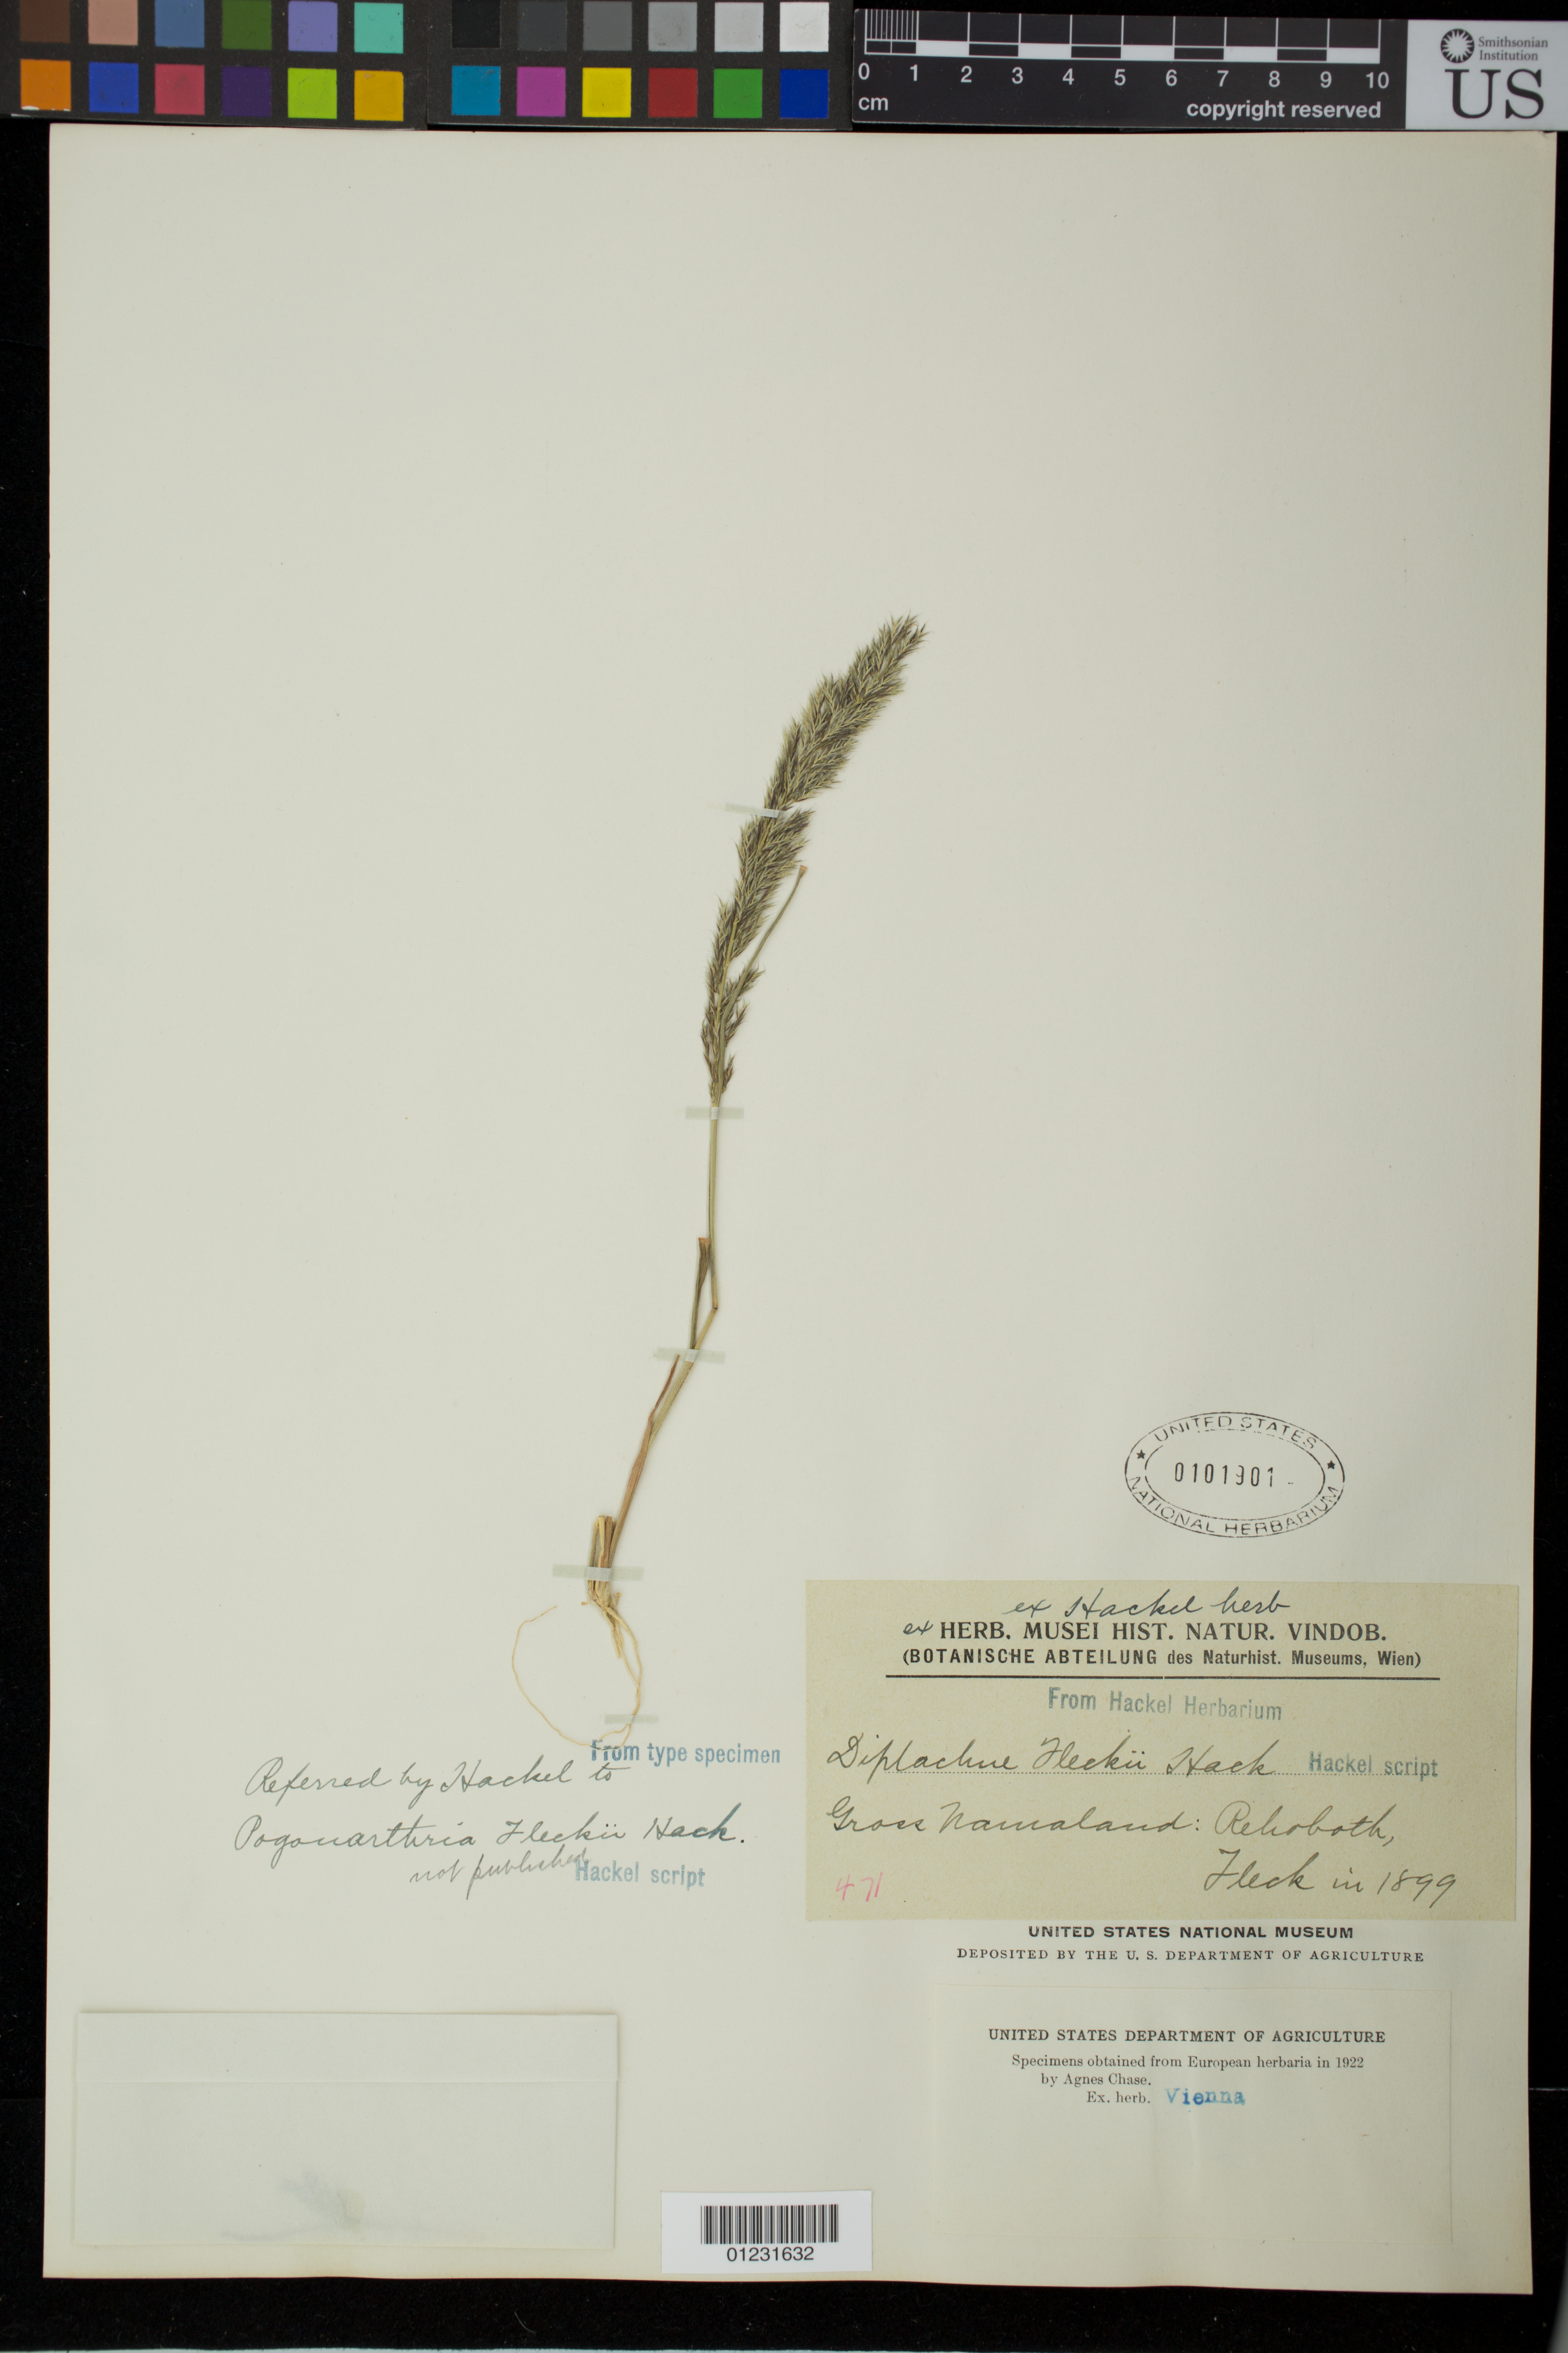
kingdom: Plantae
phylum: Tracheophyta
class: Liliopsida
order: Poales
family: Poaceae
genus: Diplachne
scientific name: Diplachne fleckii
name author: Hack.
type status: Isotype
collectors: -. Fleck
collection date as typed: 1899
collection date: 1899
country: Namibia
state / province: Hardap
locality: Rehoboth, Namaland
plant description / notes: Fragmentary material of type specimen ex herb. Vienna.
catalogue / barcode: US 101901